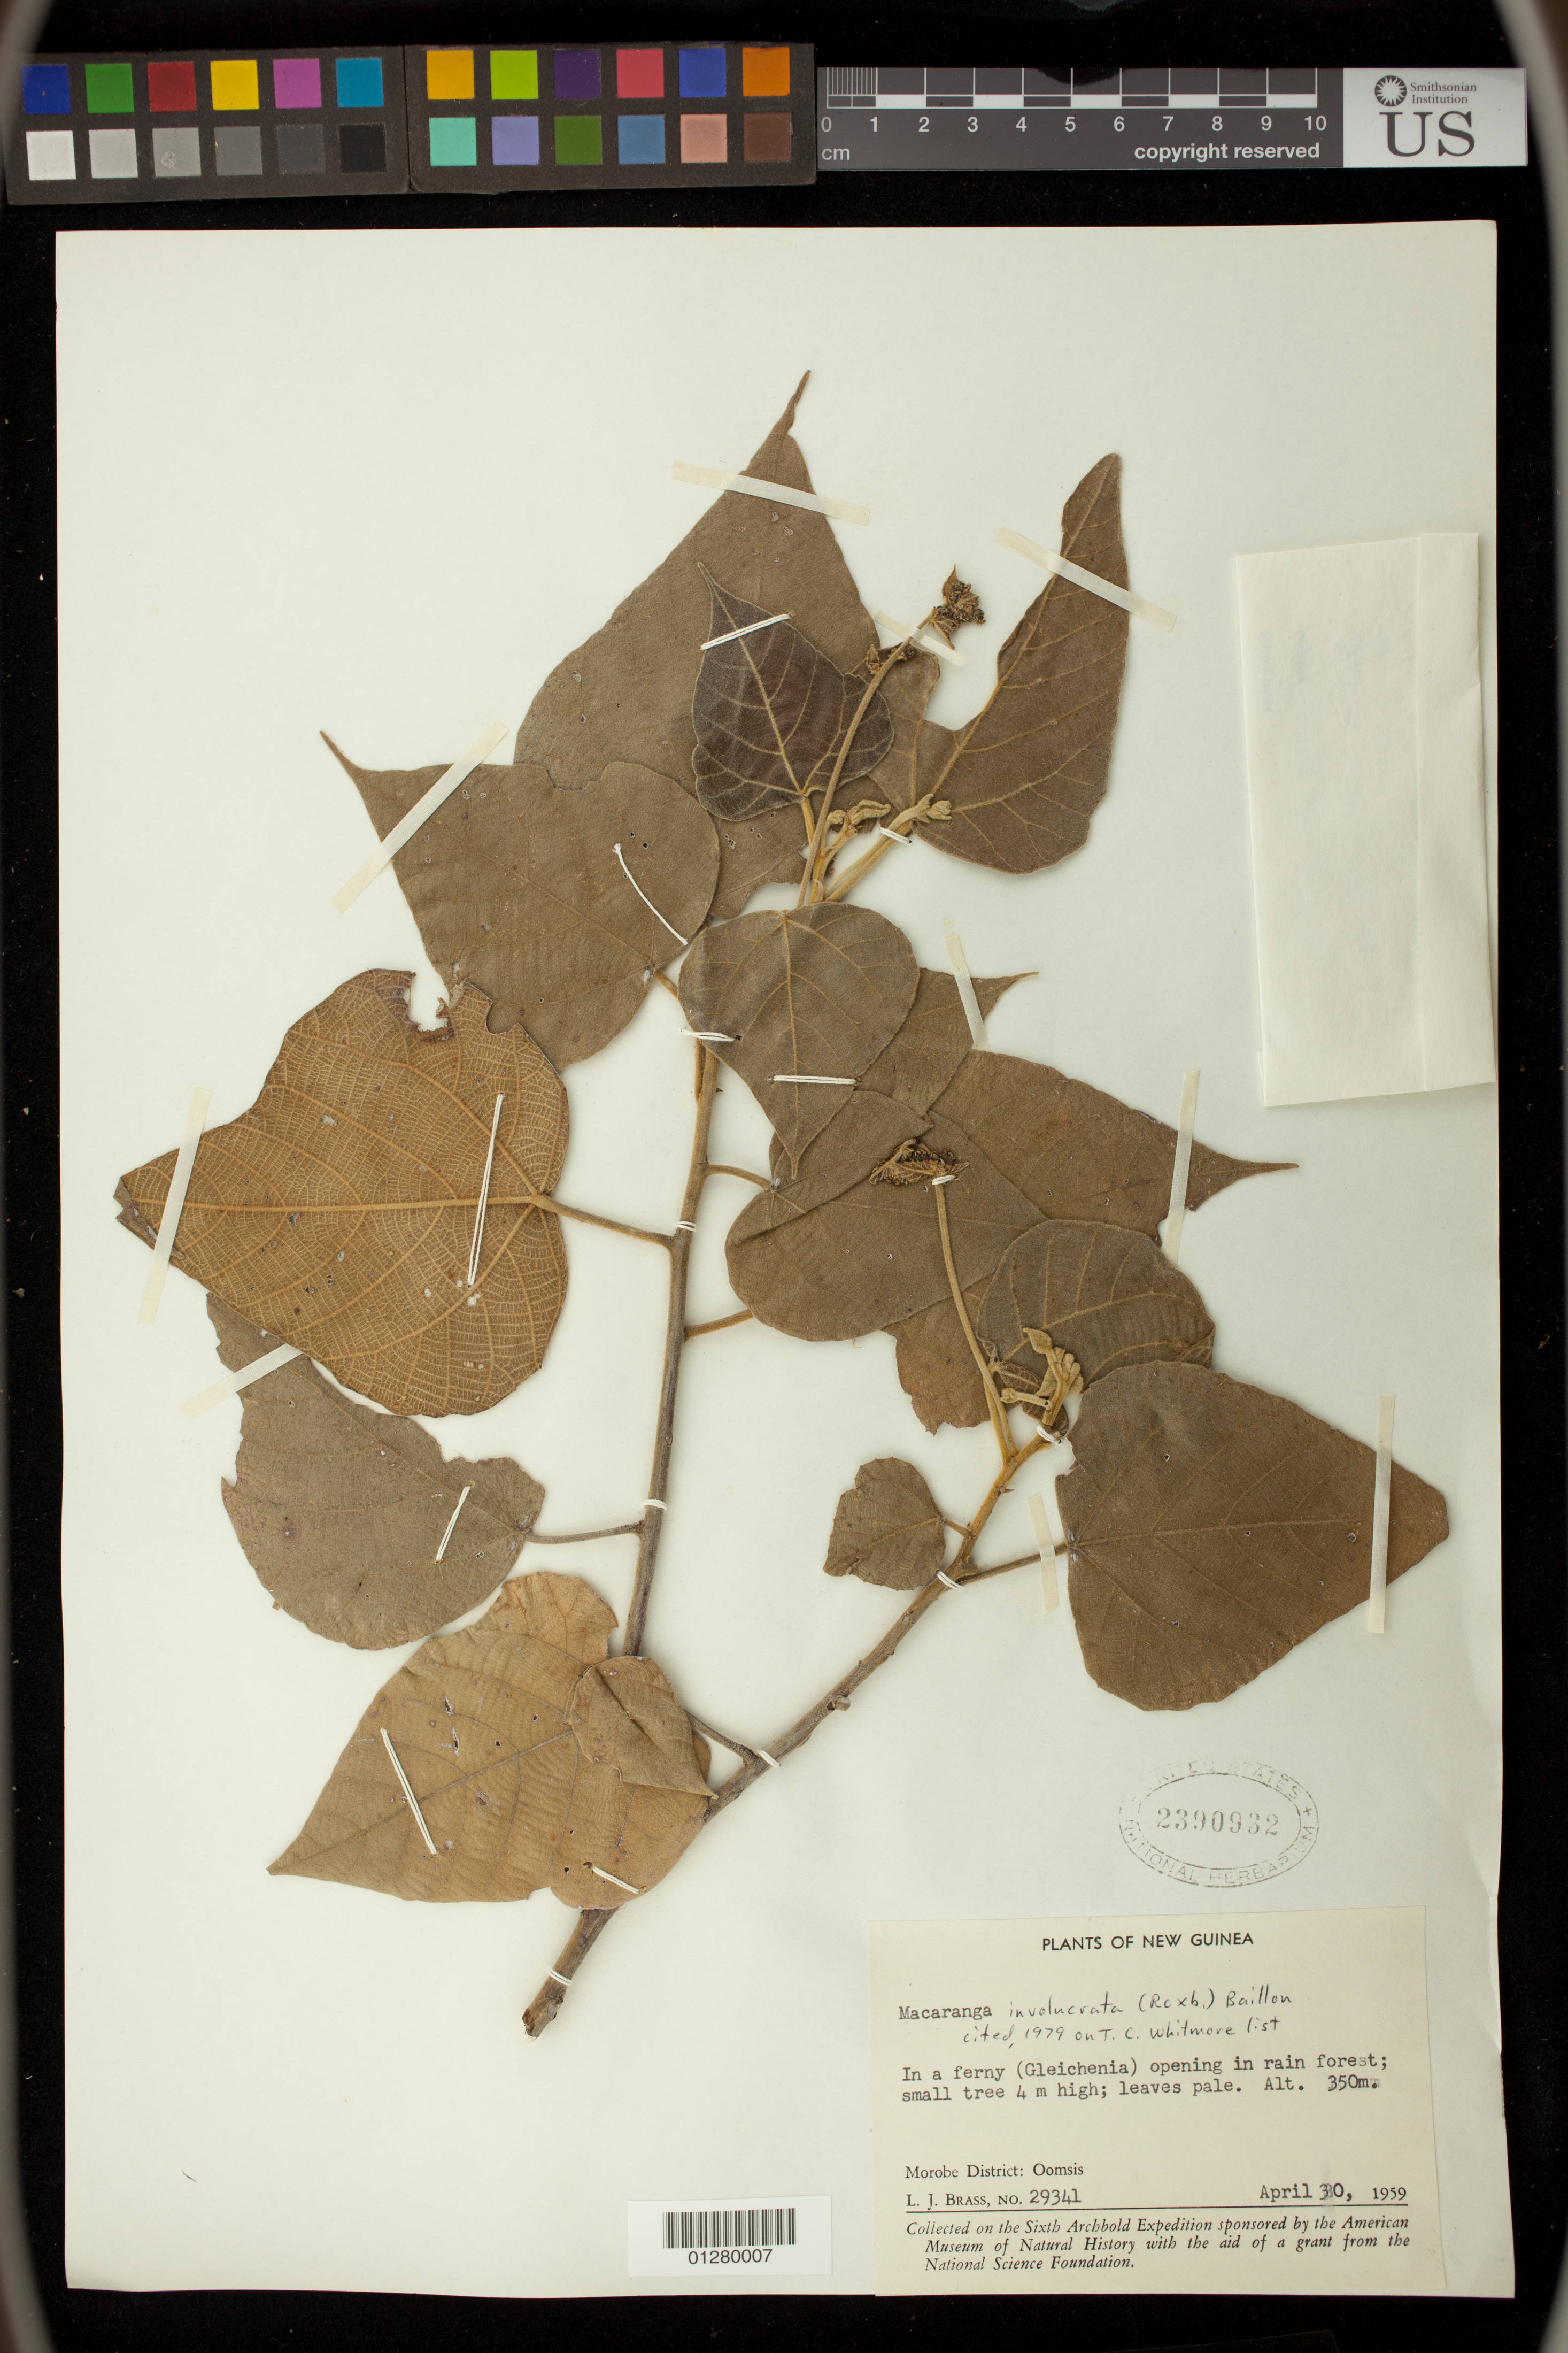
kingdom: Plantae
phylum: Tracheophyta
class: Magnoliopsida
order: Malpighiales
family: Euphorbiaceae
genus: Macaranga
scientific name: Macaranga involucrata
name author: (Roxb.) Baill.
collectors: L. J. Brass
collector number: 29341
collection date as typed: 30 Apr 1959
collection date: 1959-04-30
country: Papua New Guinea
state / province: Morobe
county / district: Morobe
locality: Oomsis.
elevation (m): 350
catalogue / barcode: US 2390932